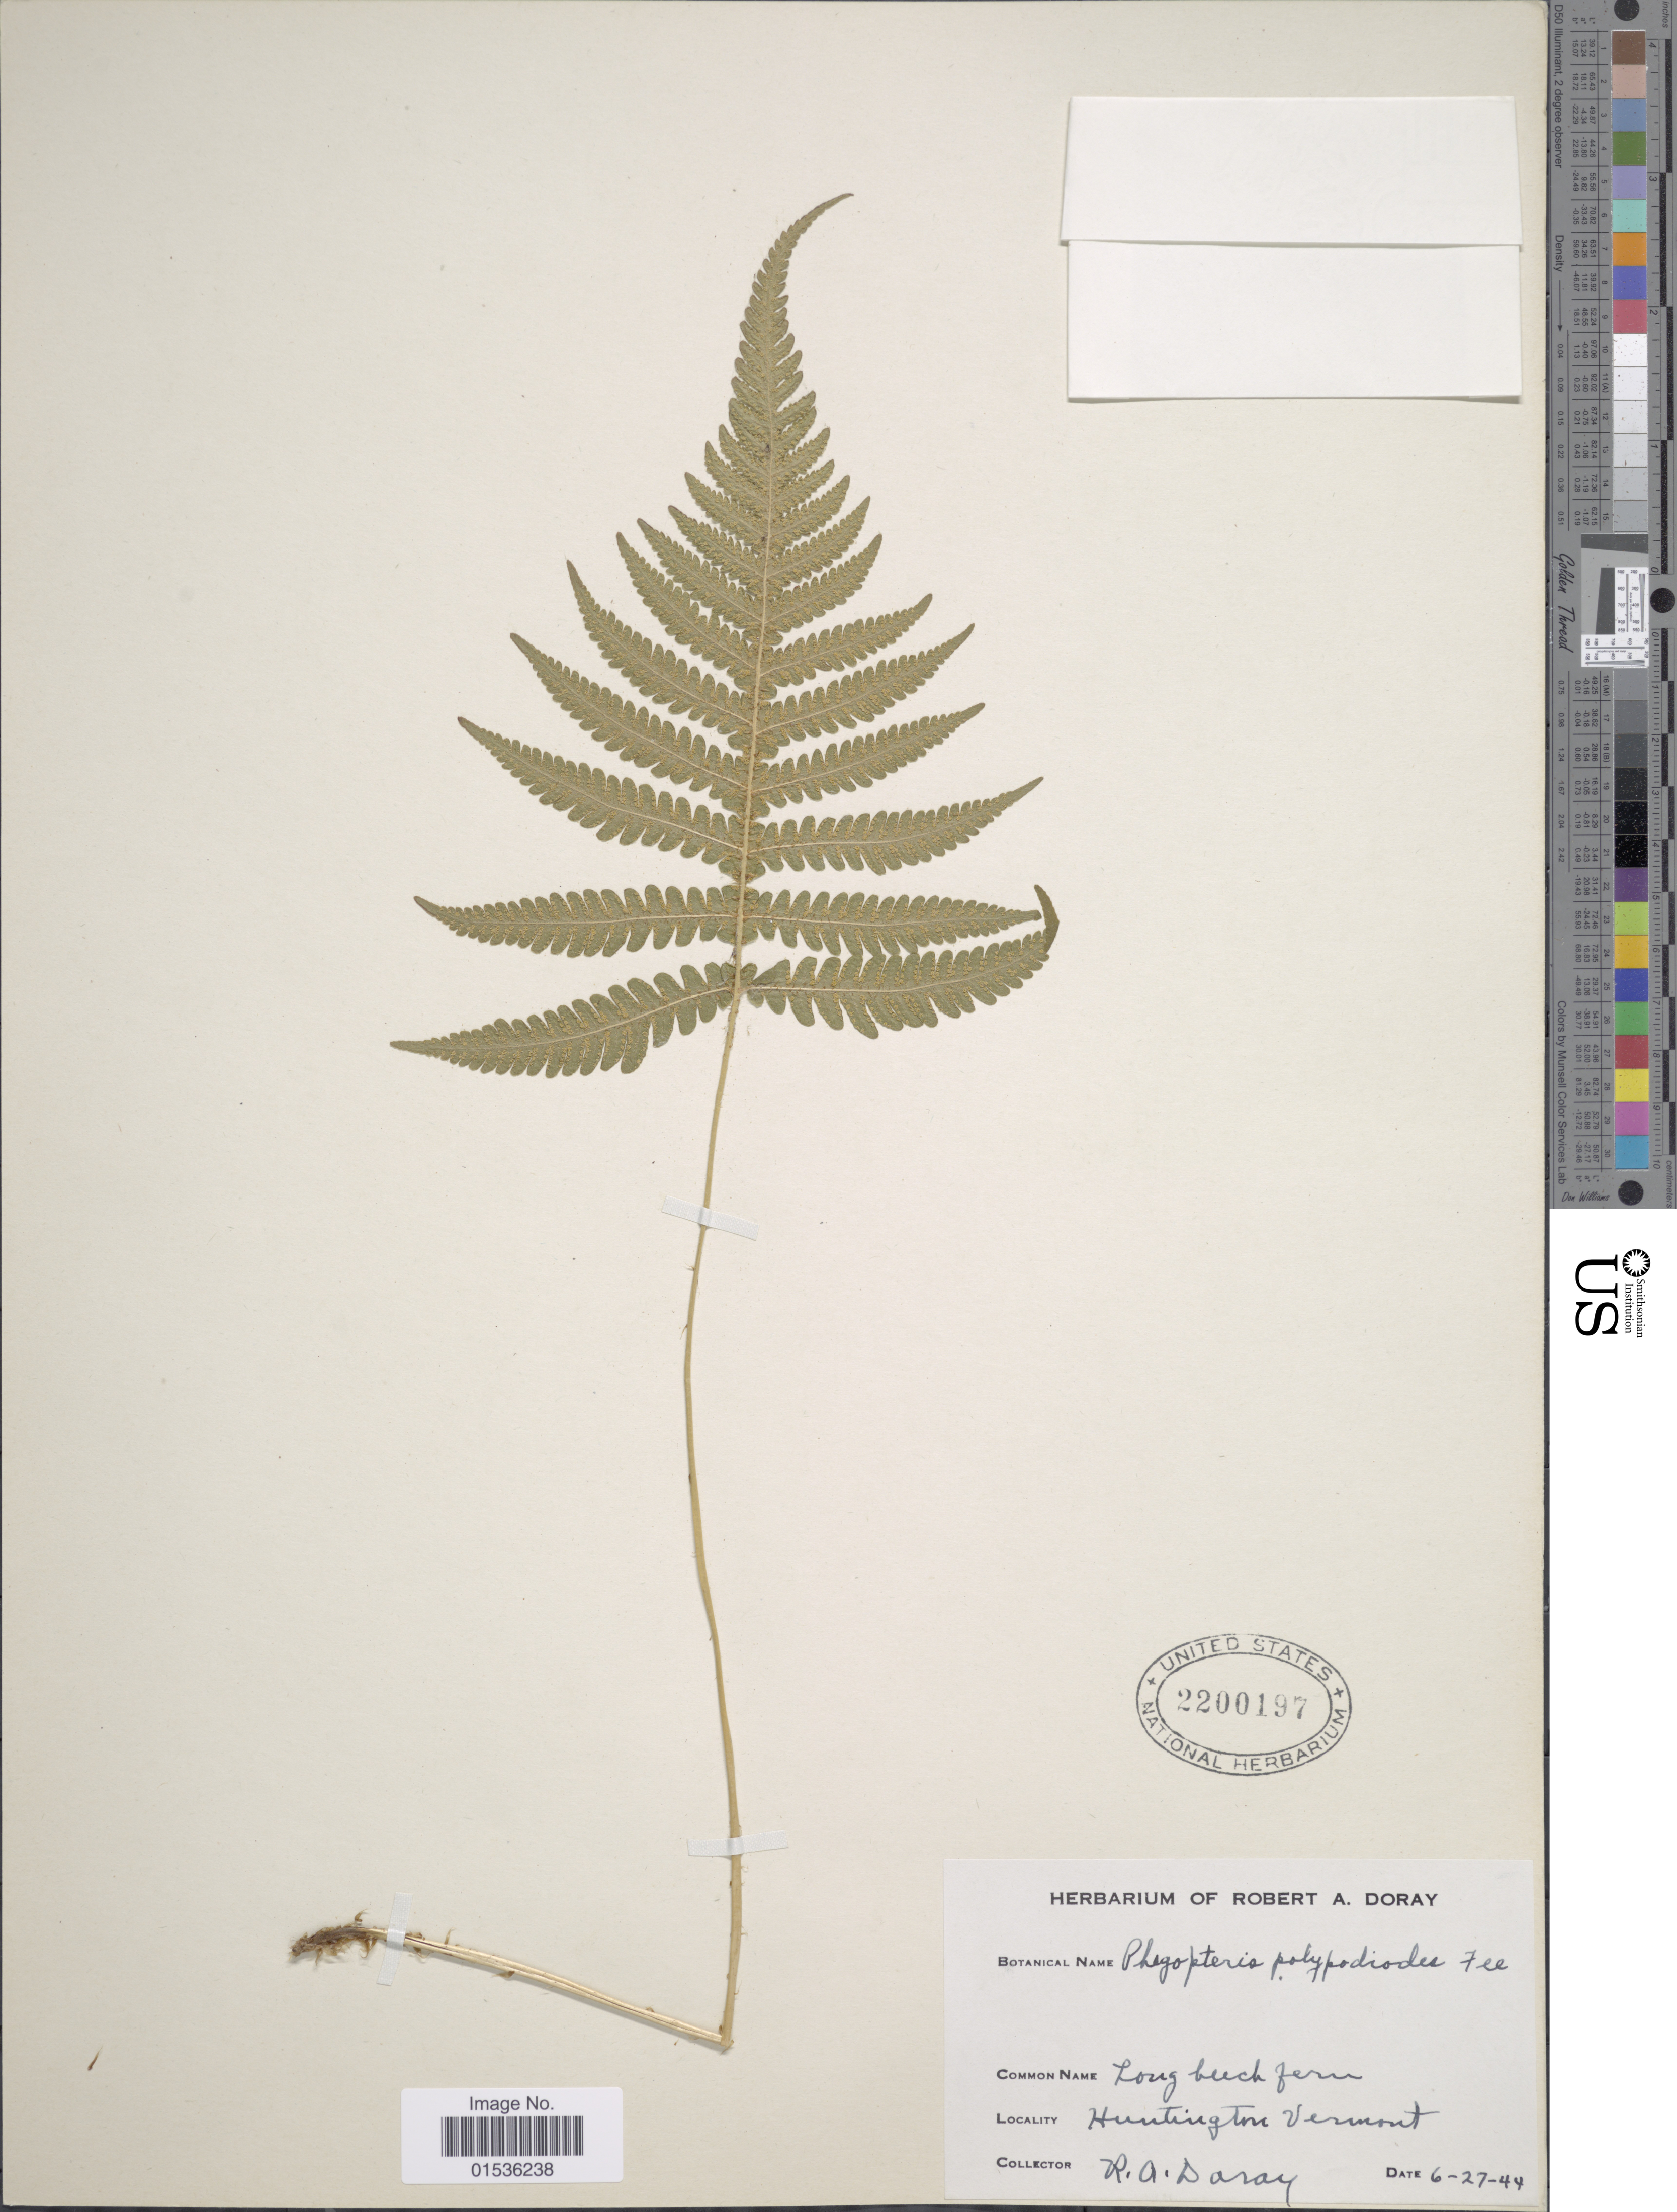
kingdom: Plantae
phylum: Tracheophyta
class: Polypodiopsida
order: Polypodiales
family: Thelypteridaceae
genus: Phegopteris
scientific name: Phegopteris connectilis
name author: (Michx.) Watt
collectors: R. Doray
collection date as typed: Transcribed d/m/y: 27/6/44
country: United States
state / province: Vermont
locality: Huntington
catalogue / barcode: US 2200197